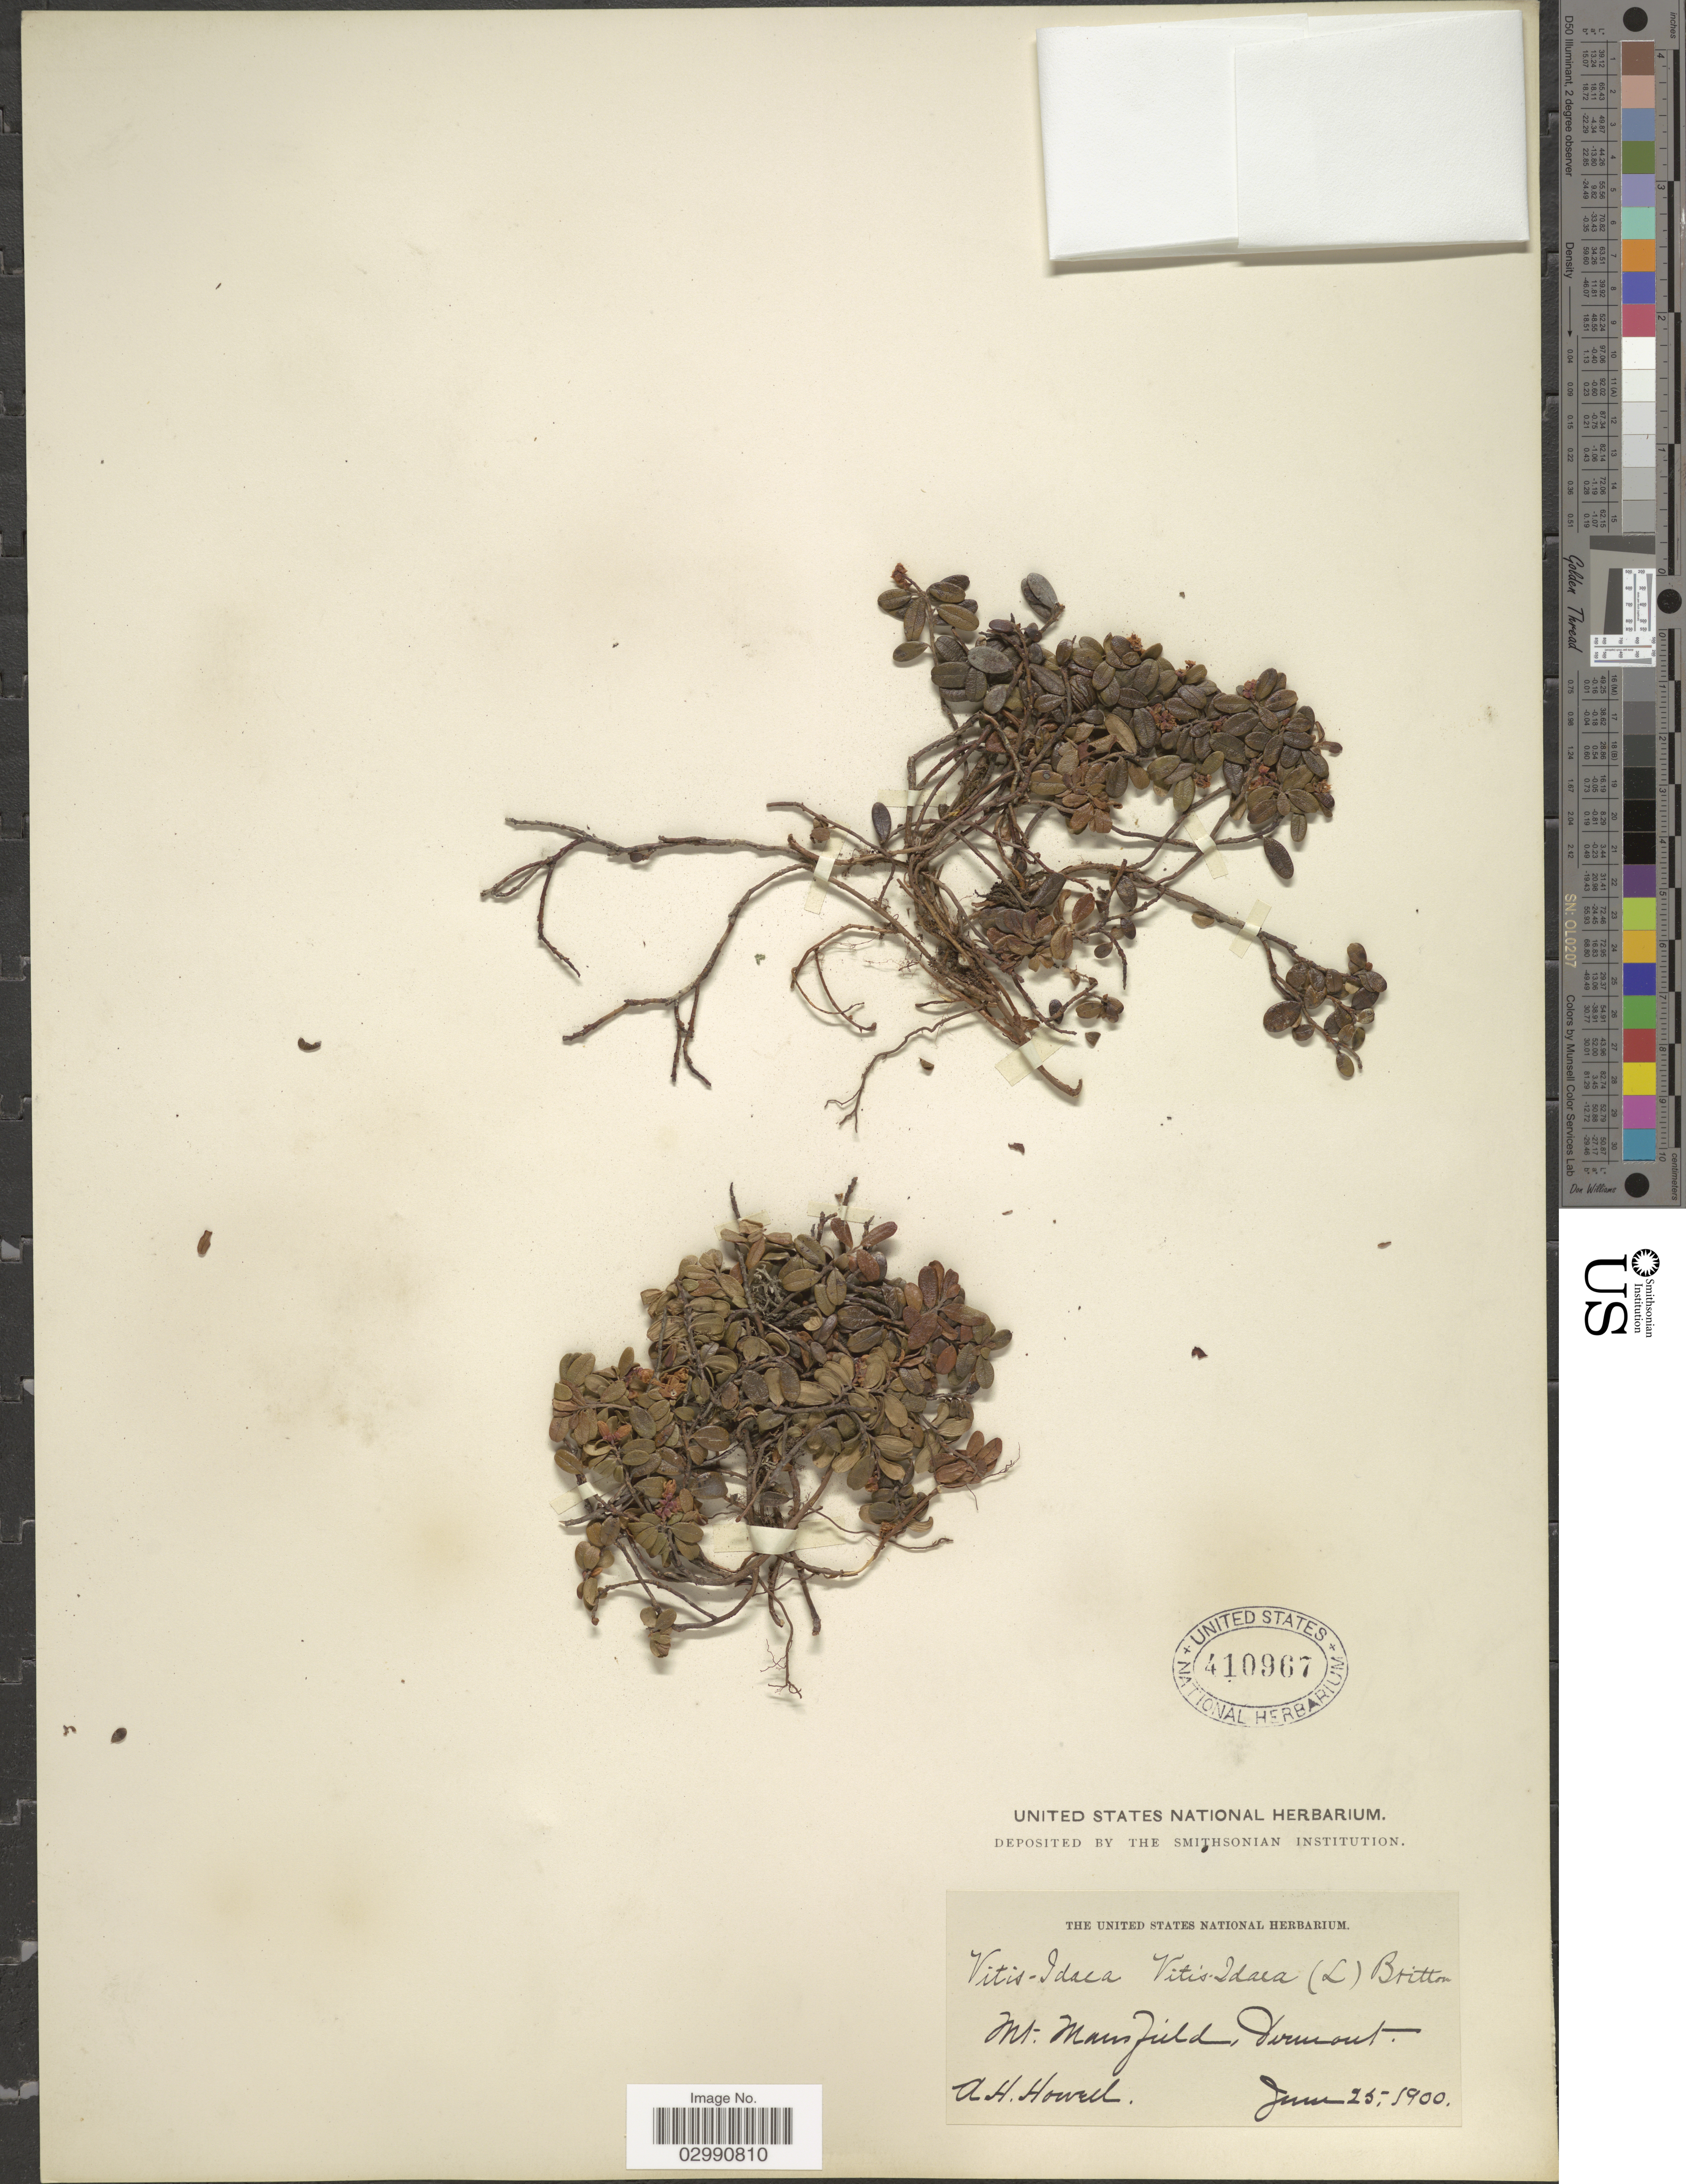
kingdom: Plantae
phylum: Tracheophyta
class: Magnoliopsida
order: Ericales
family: Ericaceae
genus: Vaccinium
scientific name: Vaccinium vitis-idaea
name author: L.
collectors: A. Howell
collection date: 1900-06-25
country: United States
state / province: Vermont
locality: Mt. Mansfield.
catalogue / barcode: US 410967